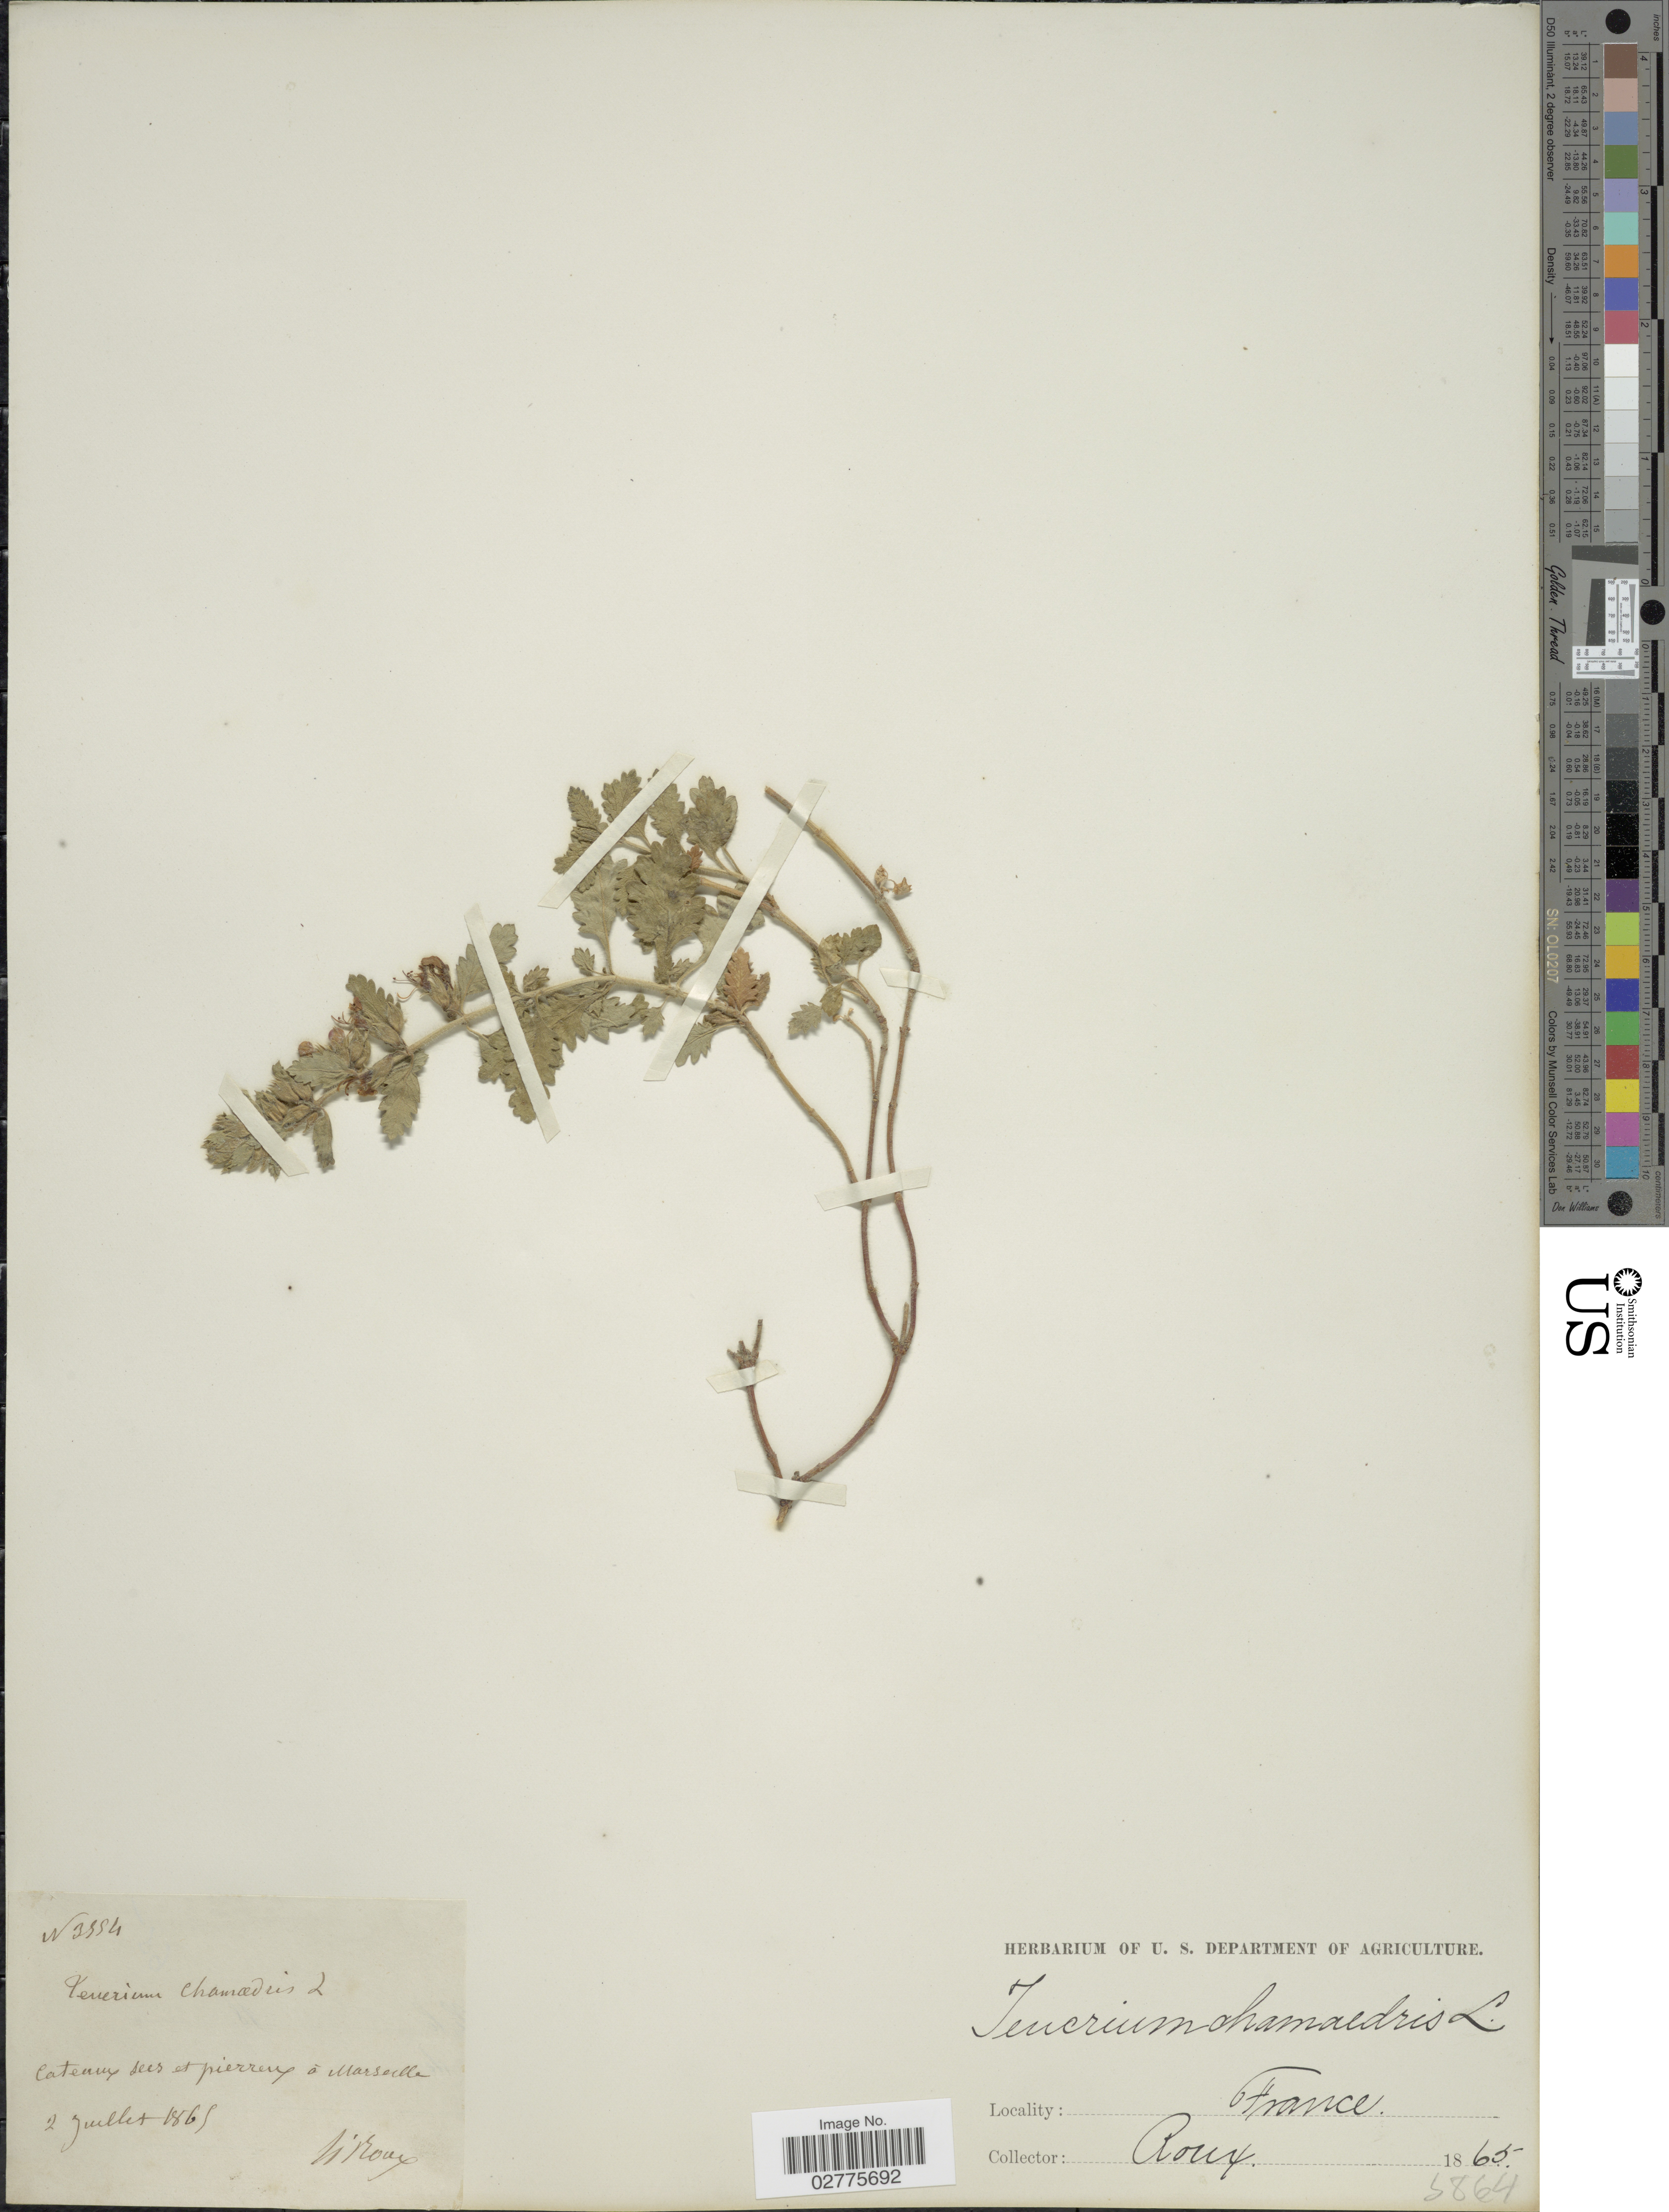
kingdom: Plantae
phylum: Tracheophyta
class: Magnoliopsida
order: Lamiales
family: Lamiaceae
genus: Teucrium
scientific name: Teucrium chamaedrys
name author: L.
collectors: N. Roux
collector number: W3864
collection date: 1965-07-02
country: France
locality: Catenny sees et pierreux á Marseille.